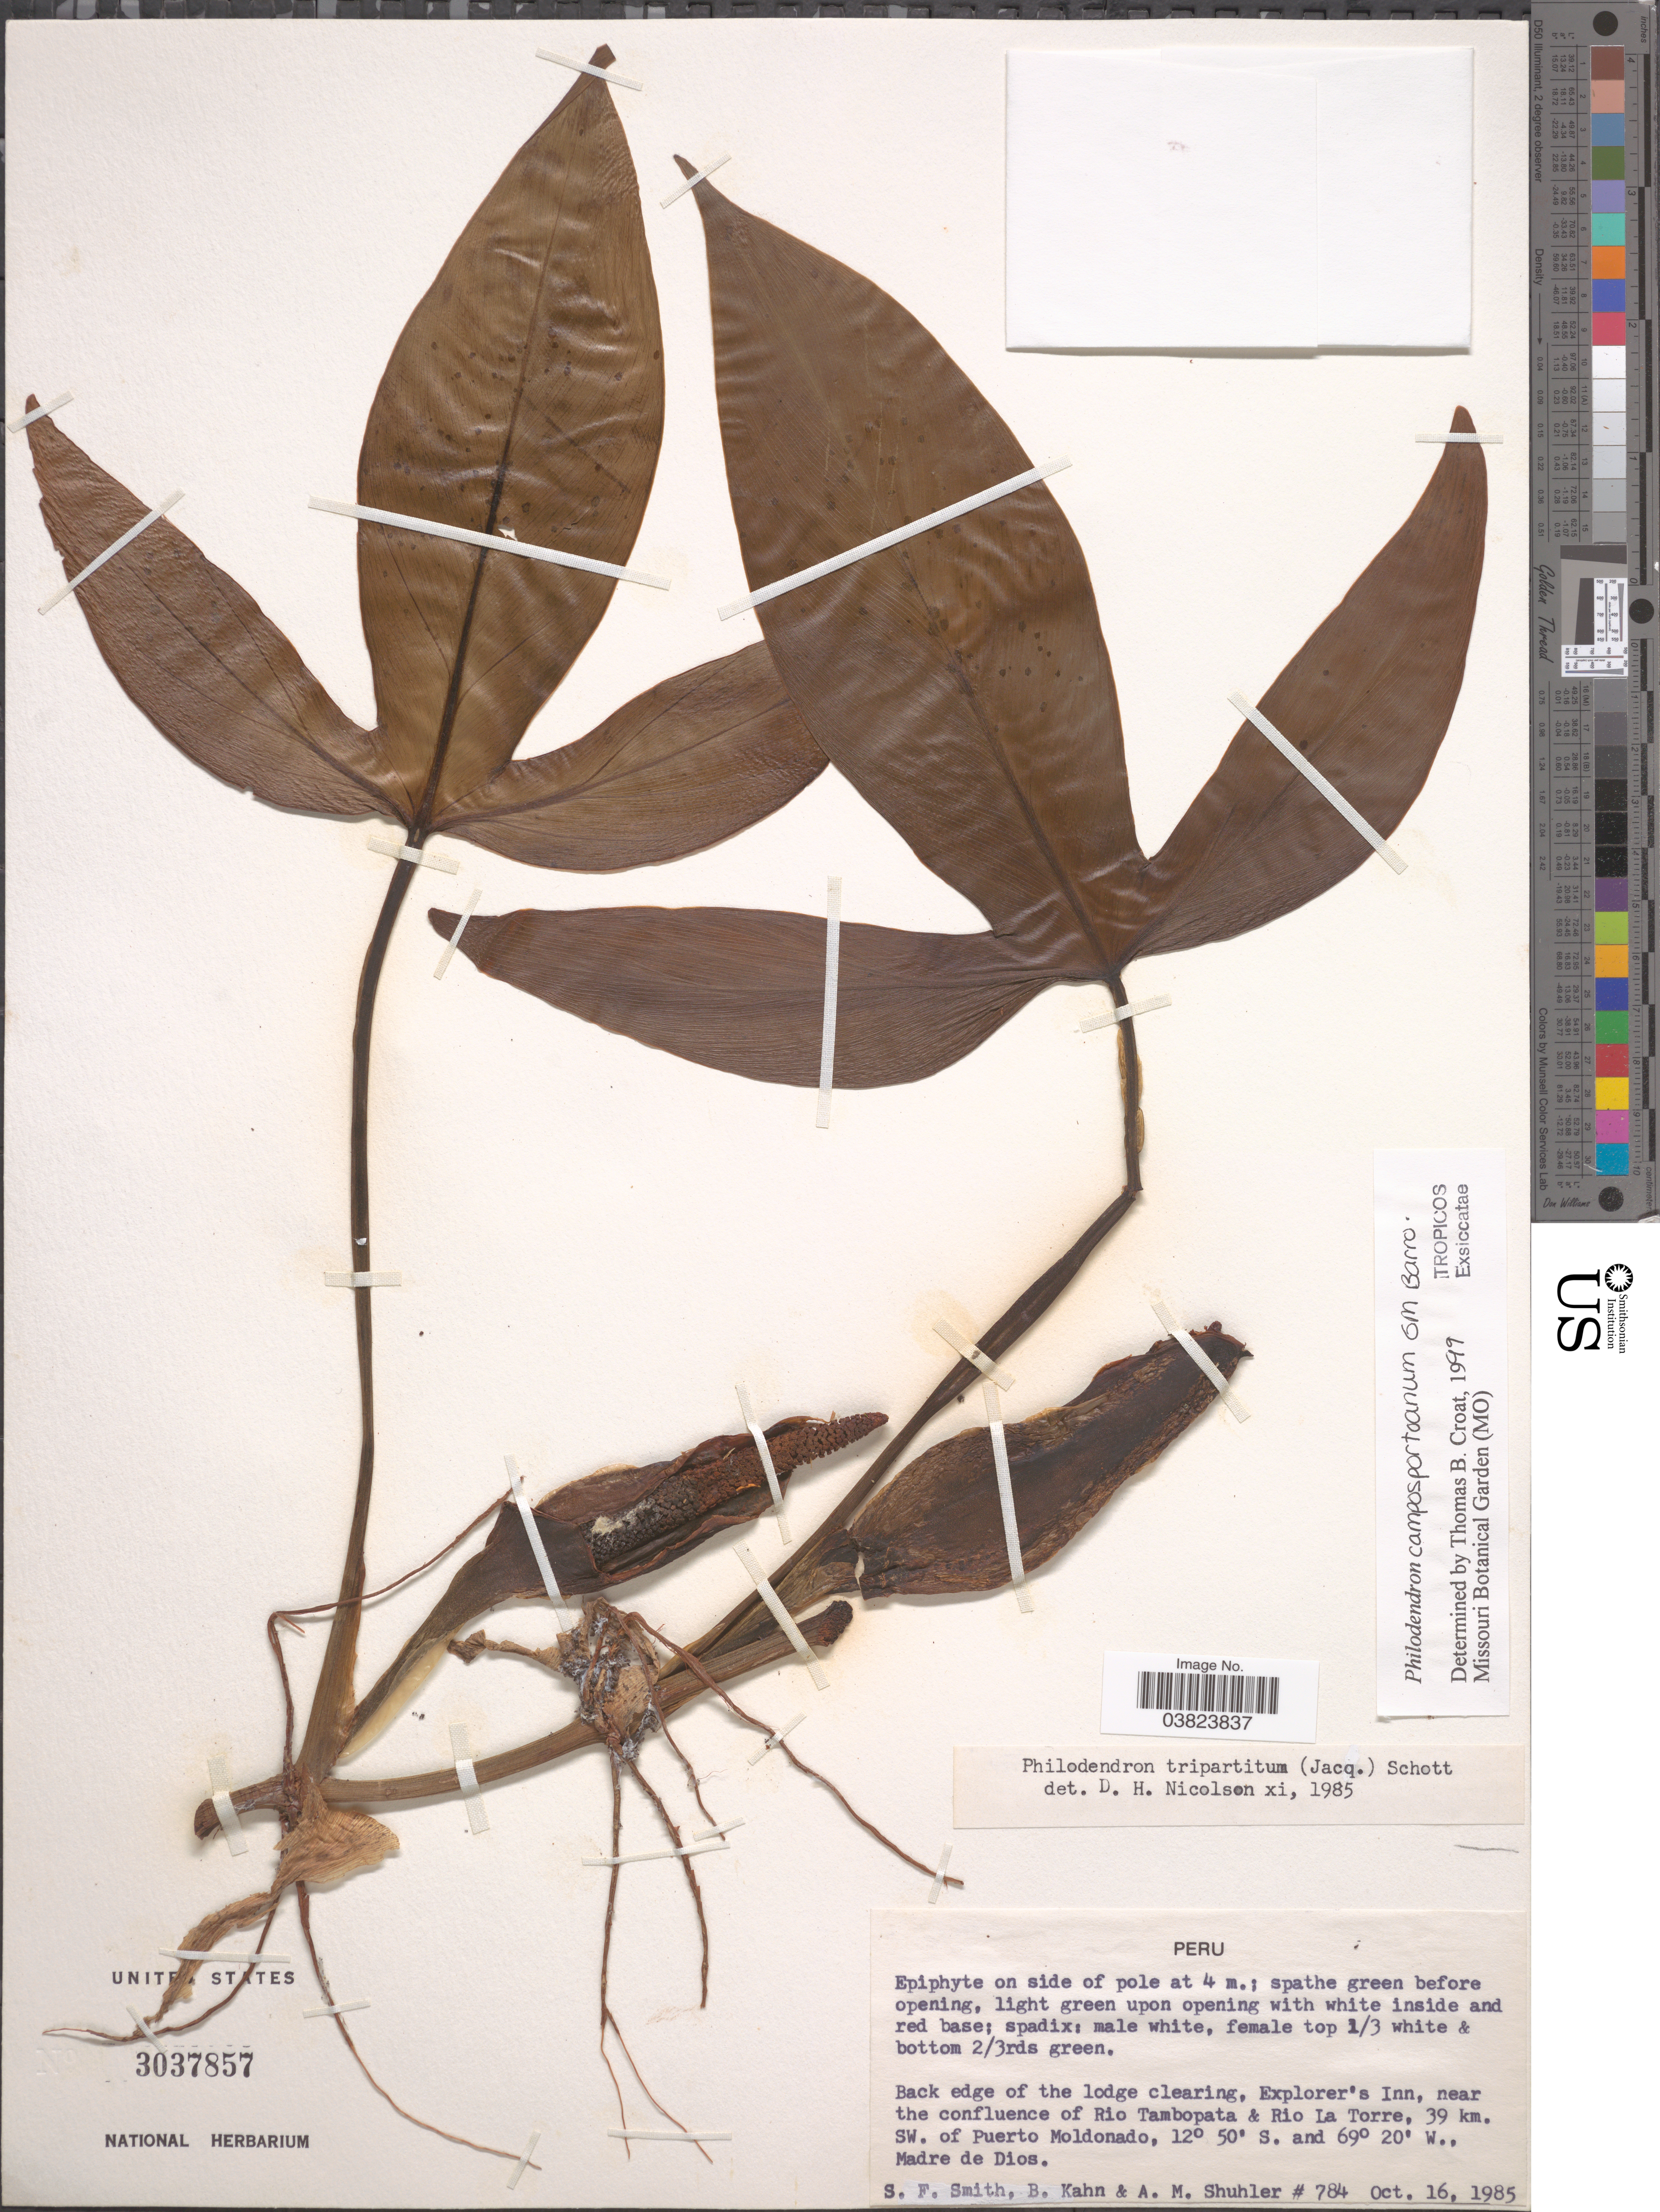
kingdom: Plantae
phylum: Tracheophyta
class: Liliopsida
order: Alismatales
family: Araceae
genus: Philodendron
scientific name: Philodendron camposportoanum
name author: G.M. Barroso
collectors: S.F. Smith, B. Kahn & A. Shuhler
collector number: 784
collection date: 1985-10-16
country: Peru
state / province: Madre de Dios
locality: Back edge of the lodge clearing, Explorer's Inn, near the confluence of Rio Tambopata & Rio La Torre, 39 km. SW. of Puerto Moldonado.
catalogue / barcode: US 3037857